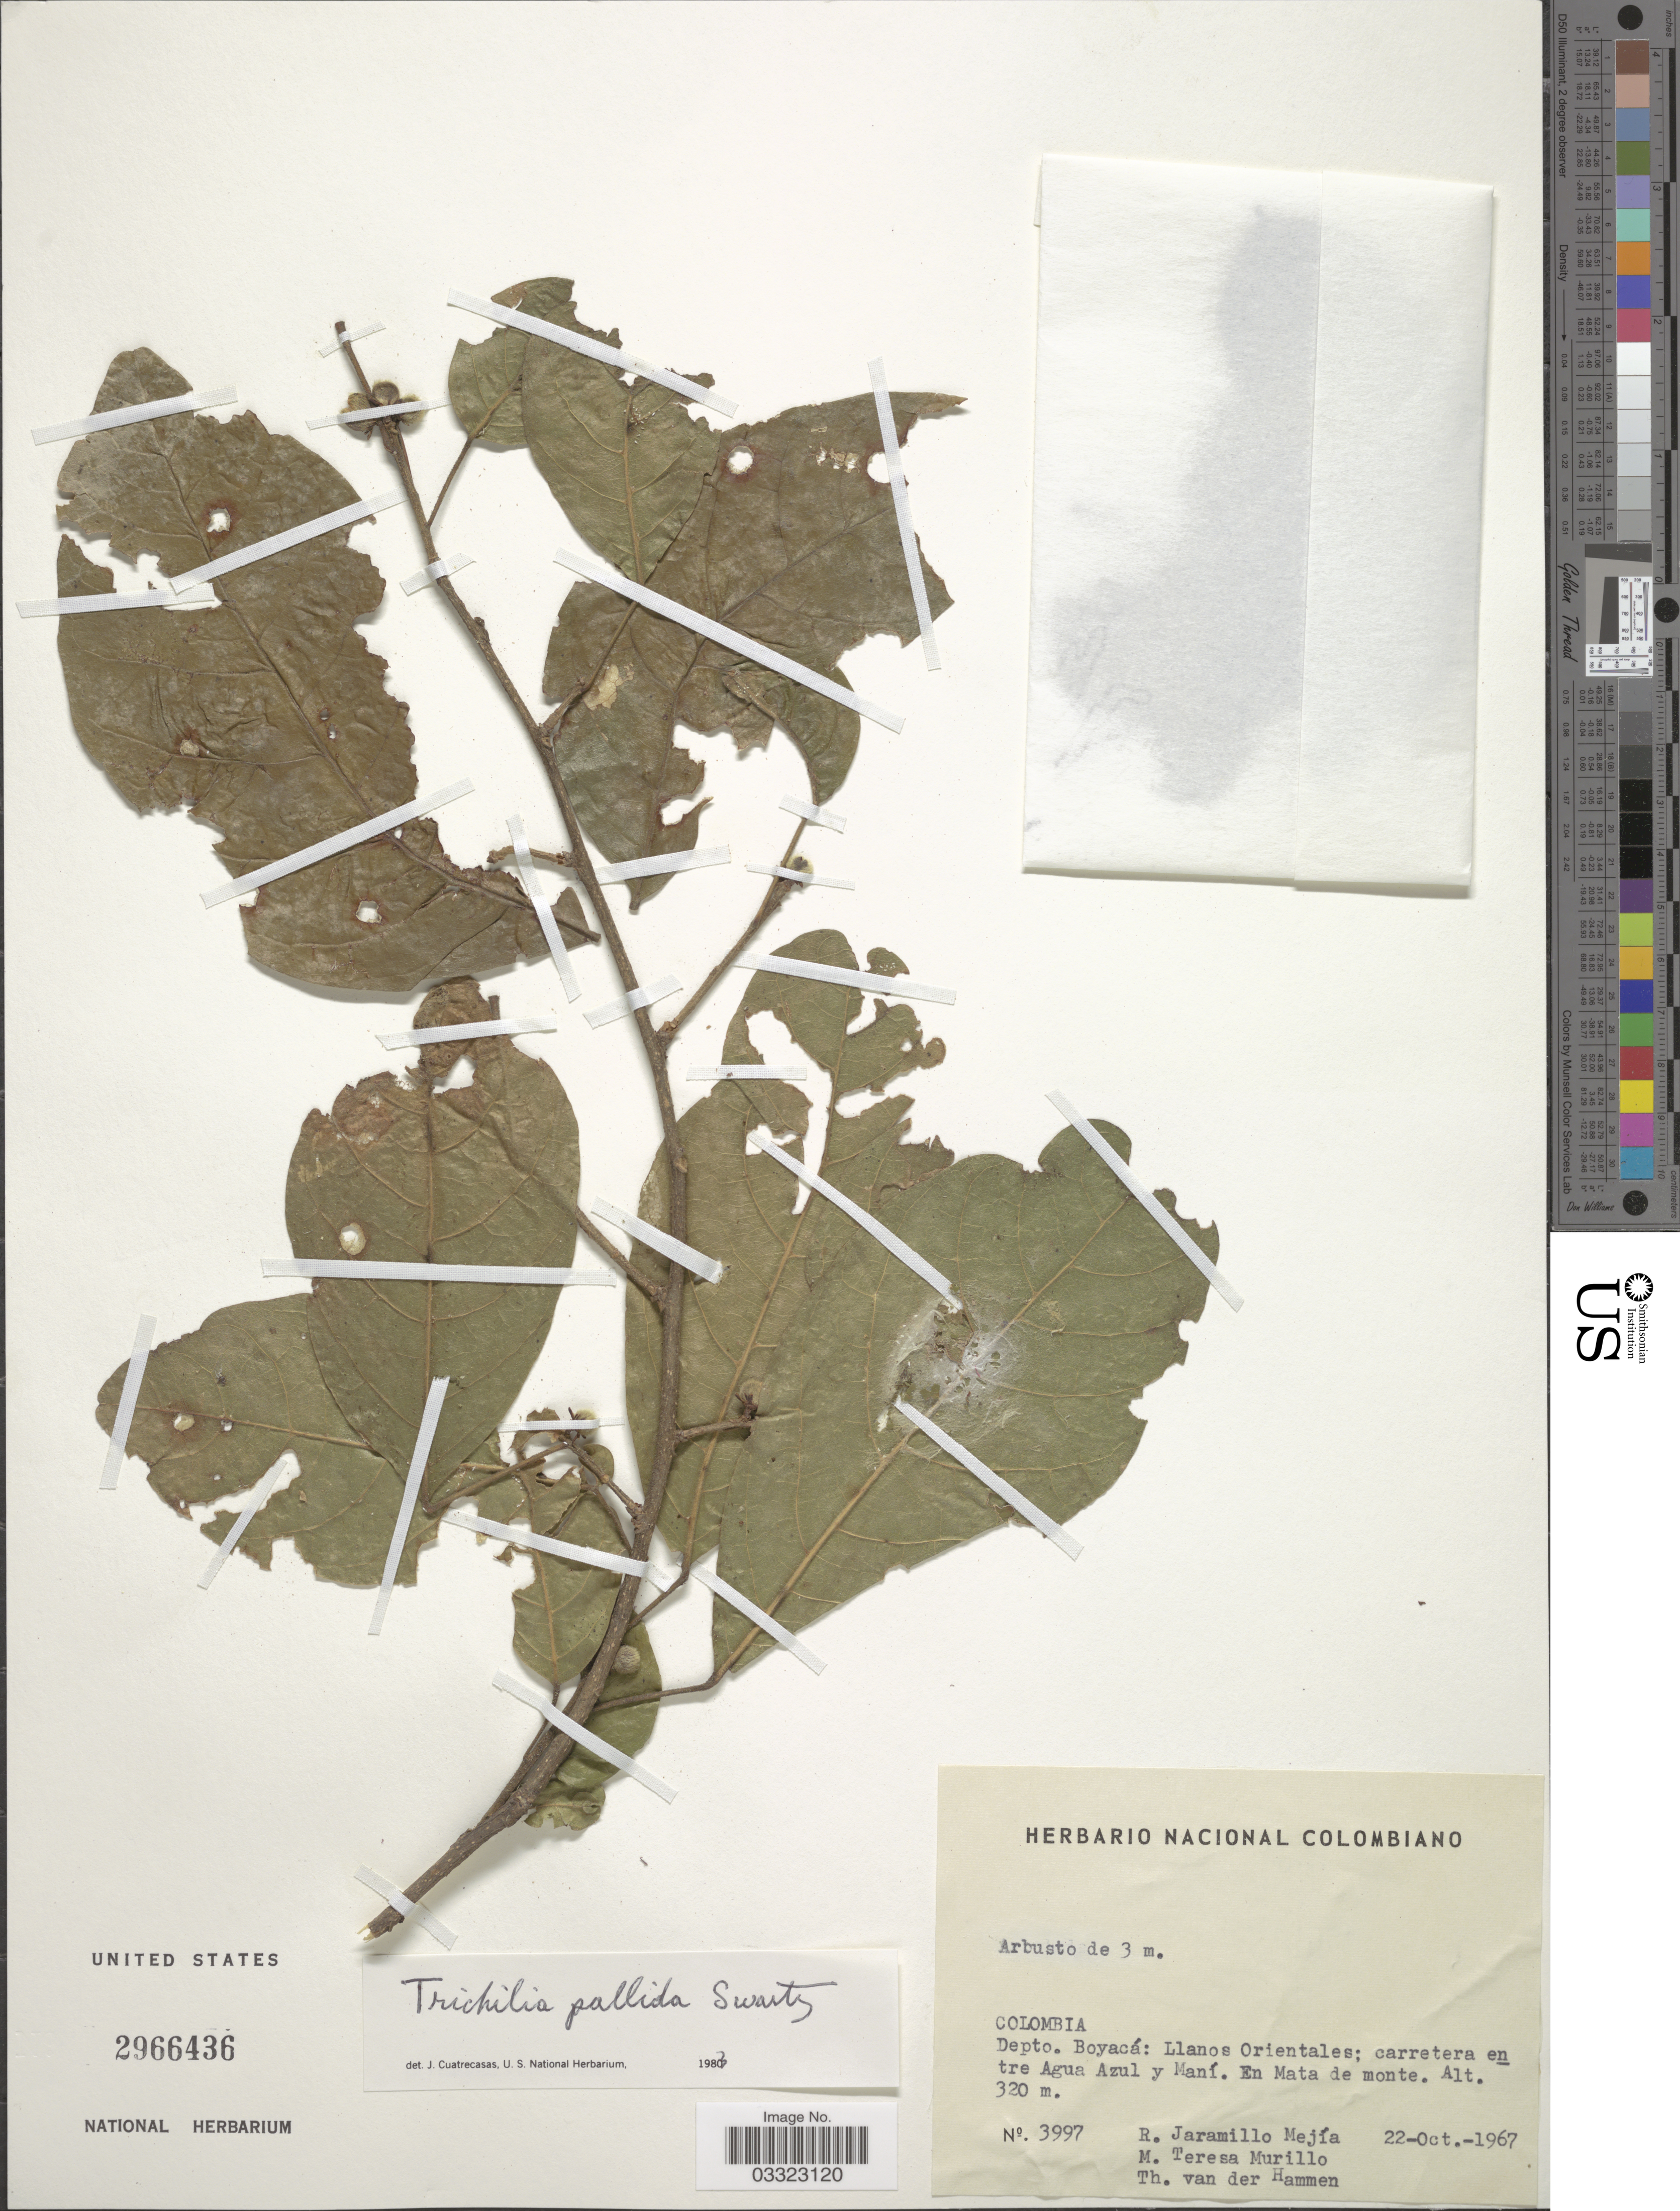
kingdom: Plantae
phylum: Tracheophyta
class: Magnoliopsida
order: Sapindales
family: Meliaceae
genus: Trichilia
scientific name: Trichilia pallida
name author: Sw.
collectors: R. Jaramillo M., M. Teresa Murillo & T. Van der Hammen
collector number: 3997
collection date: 1967-10-22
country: Colombia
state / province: Boyacá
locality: Depto. Boyacá: Llanos Orientales; carretera entre Agua Azul y Maní. En Mata de monte.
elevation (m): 320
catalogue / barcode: US 2966436